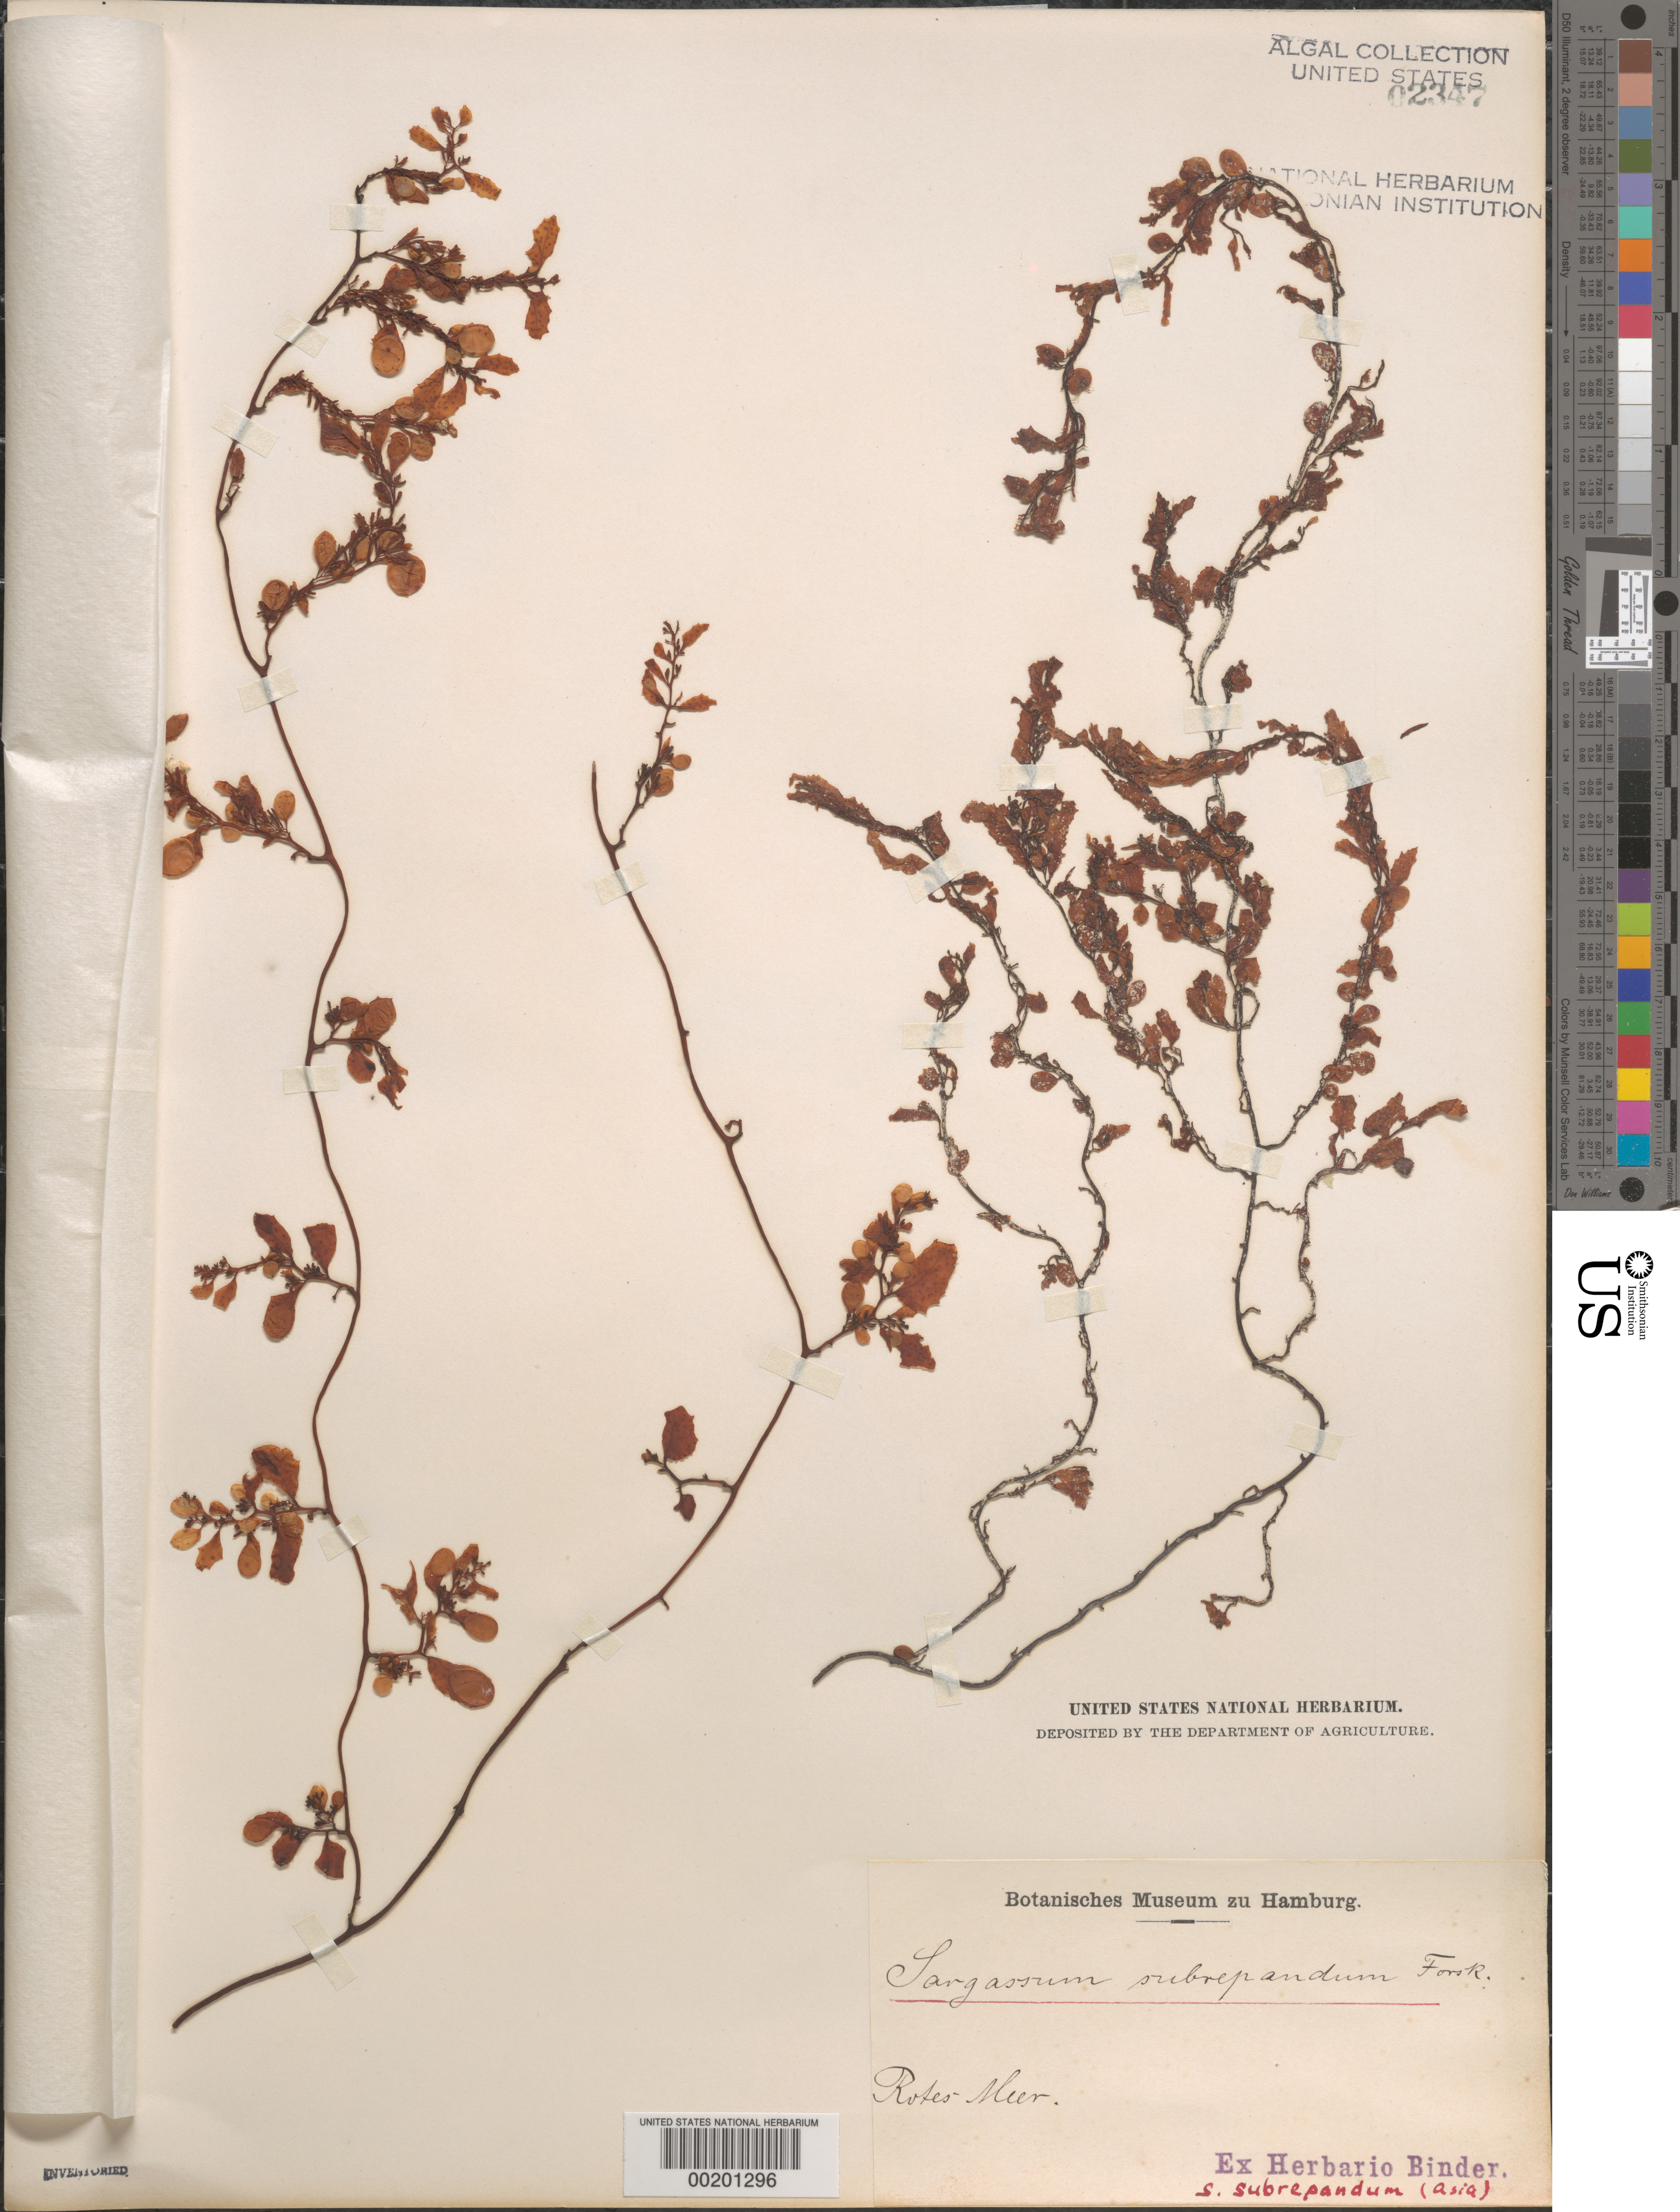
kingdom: Chromista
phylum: Ochrophyta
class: Phaeophyceae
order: Fucales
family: Sargassaceae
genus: Sargassum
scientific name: Sargassum subrepandum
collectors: F. Binder (herbarium)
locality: Red Sea (Rotes Meer)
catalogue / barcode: US 2347